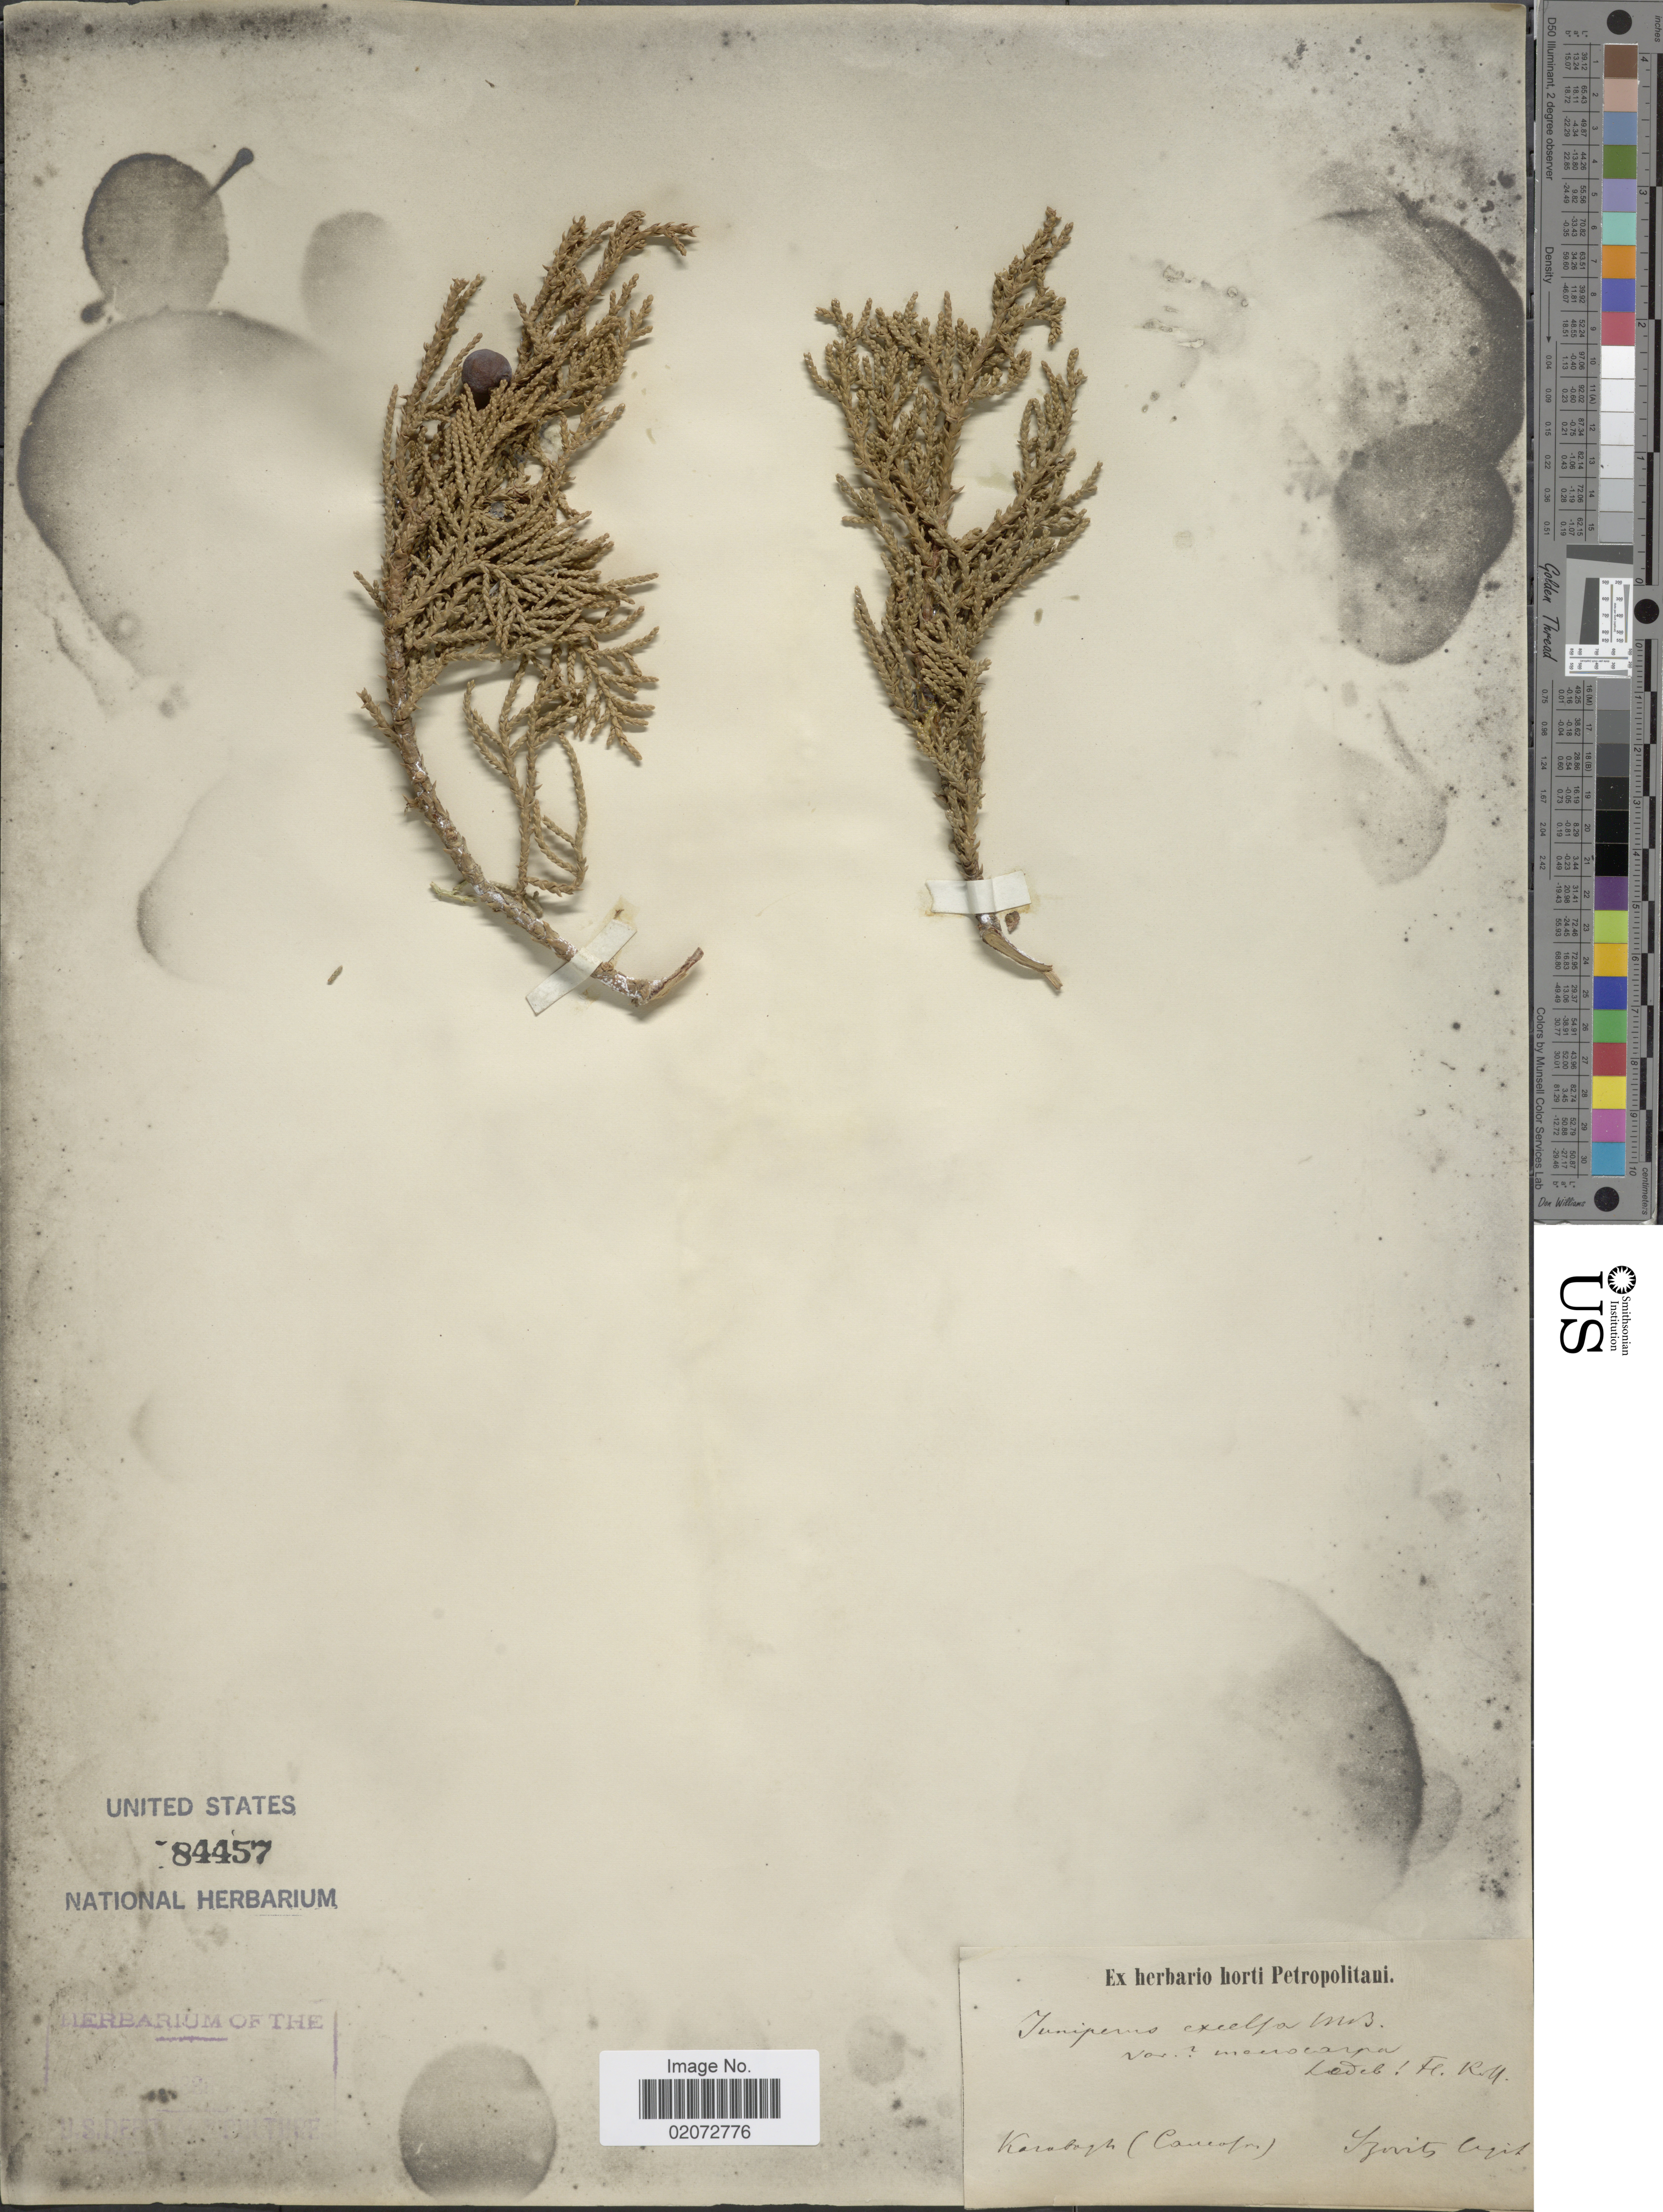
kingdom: Plantae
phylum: Tracheophyta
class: Pinopsida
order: Pinales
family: Cupressaceae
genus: Juniperus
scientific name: Juniperus excelsa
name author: M. Bieb.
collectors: Szovits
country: Azerbaijan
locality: Karabagh (Caneofor) [interpreted]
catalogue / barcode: US 84457